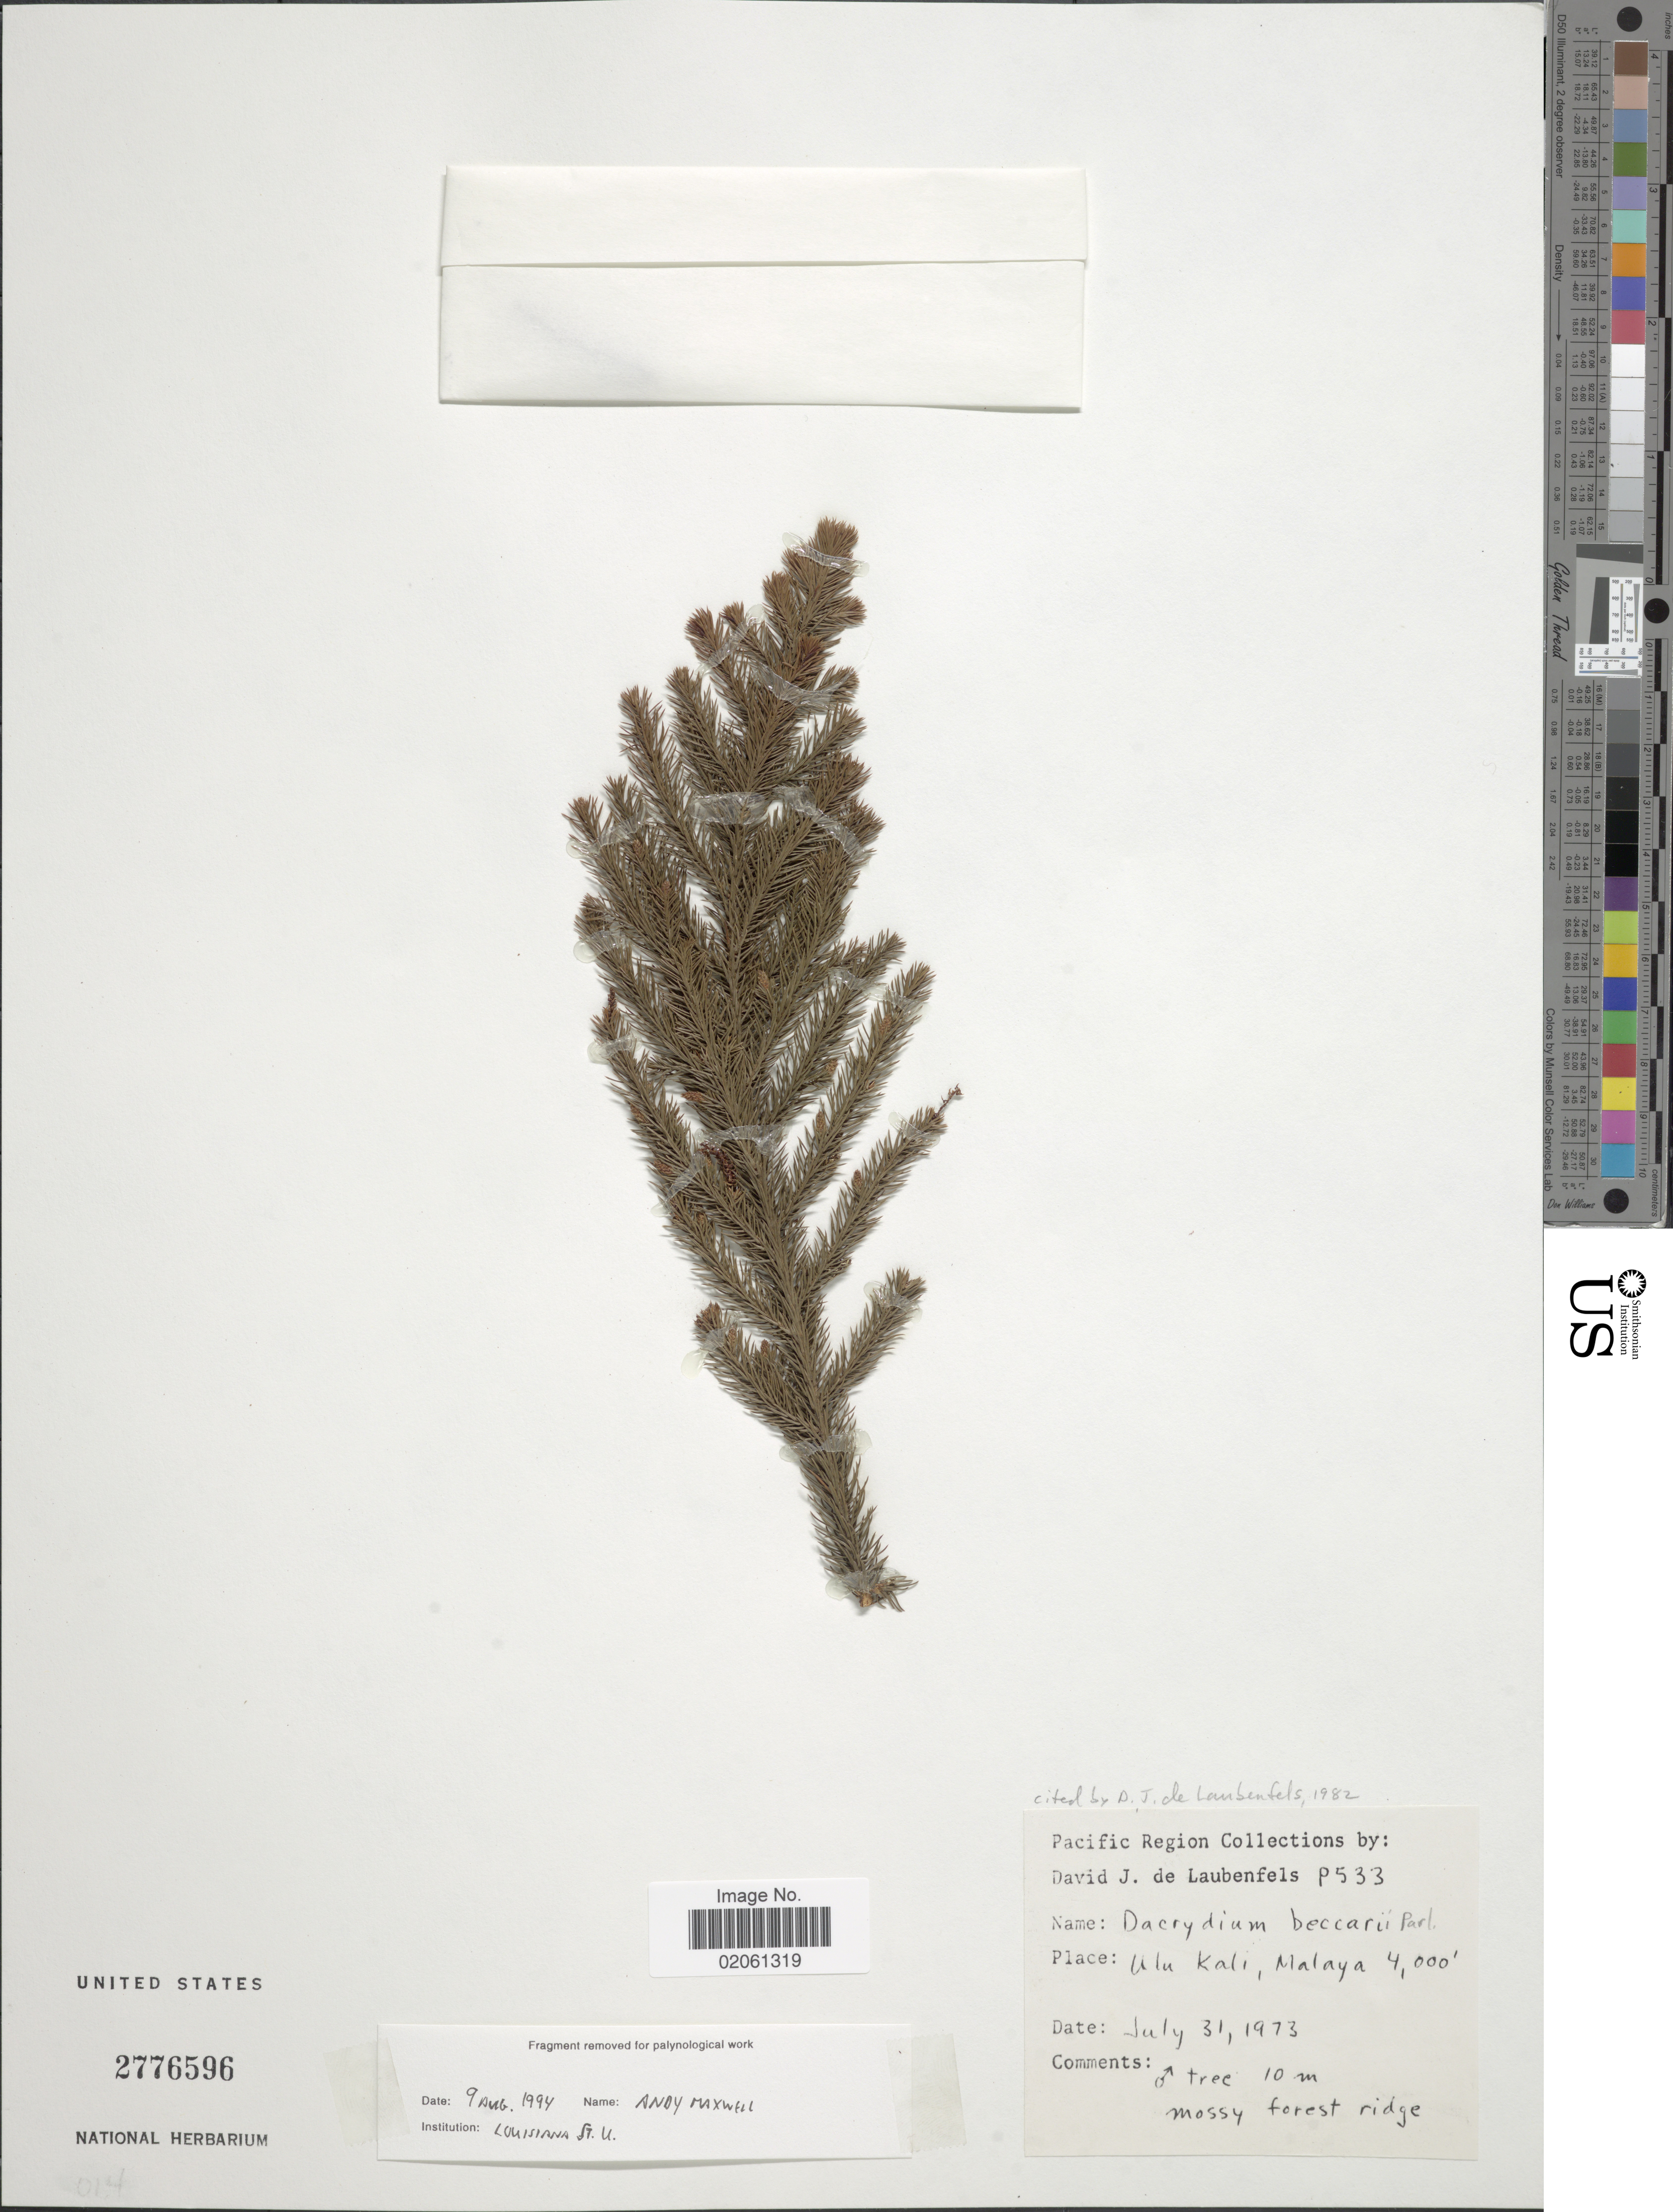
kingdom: Plantae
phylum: Tracheophyta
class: Pinopsida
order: Pinales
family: Podocarpaceae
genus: Dacrydium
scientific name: Dacrydium beccarii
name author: Parl.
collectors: D. J. de Laubenfels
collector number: P535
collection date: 1973-07-31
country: Malaysia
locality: Pacific Region. Ulu Kali, Malaya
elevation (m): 1219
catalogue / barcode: US 2776596